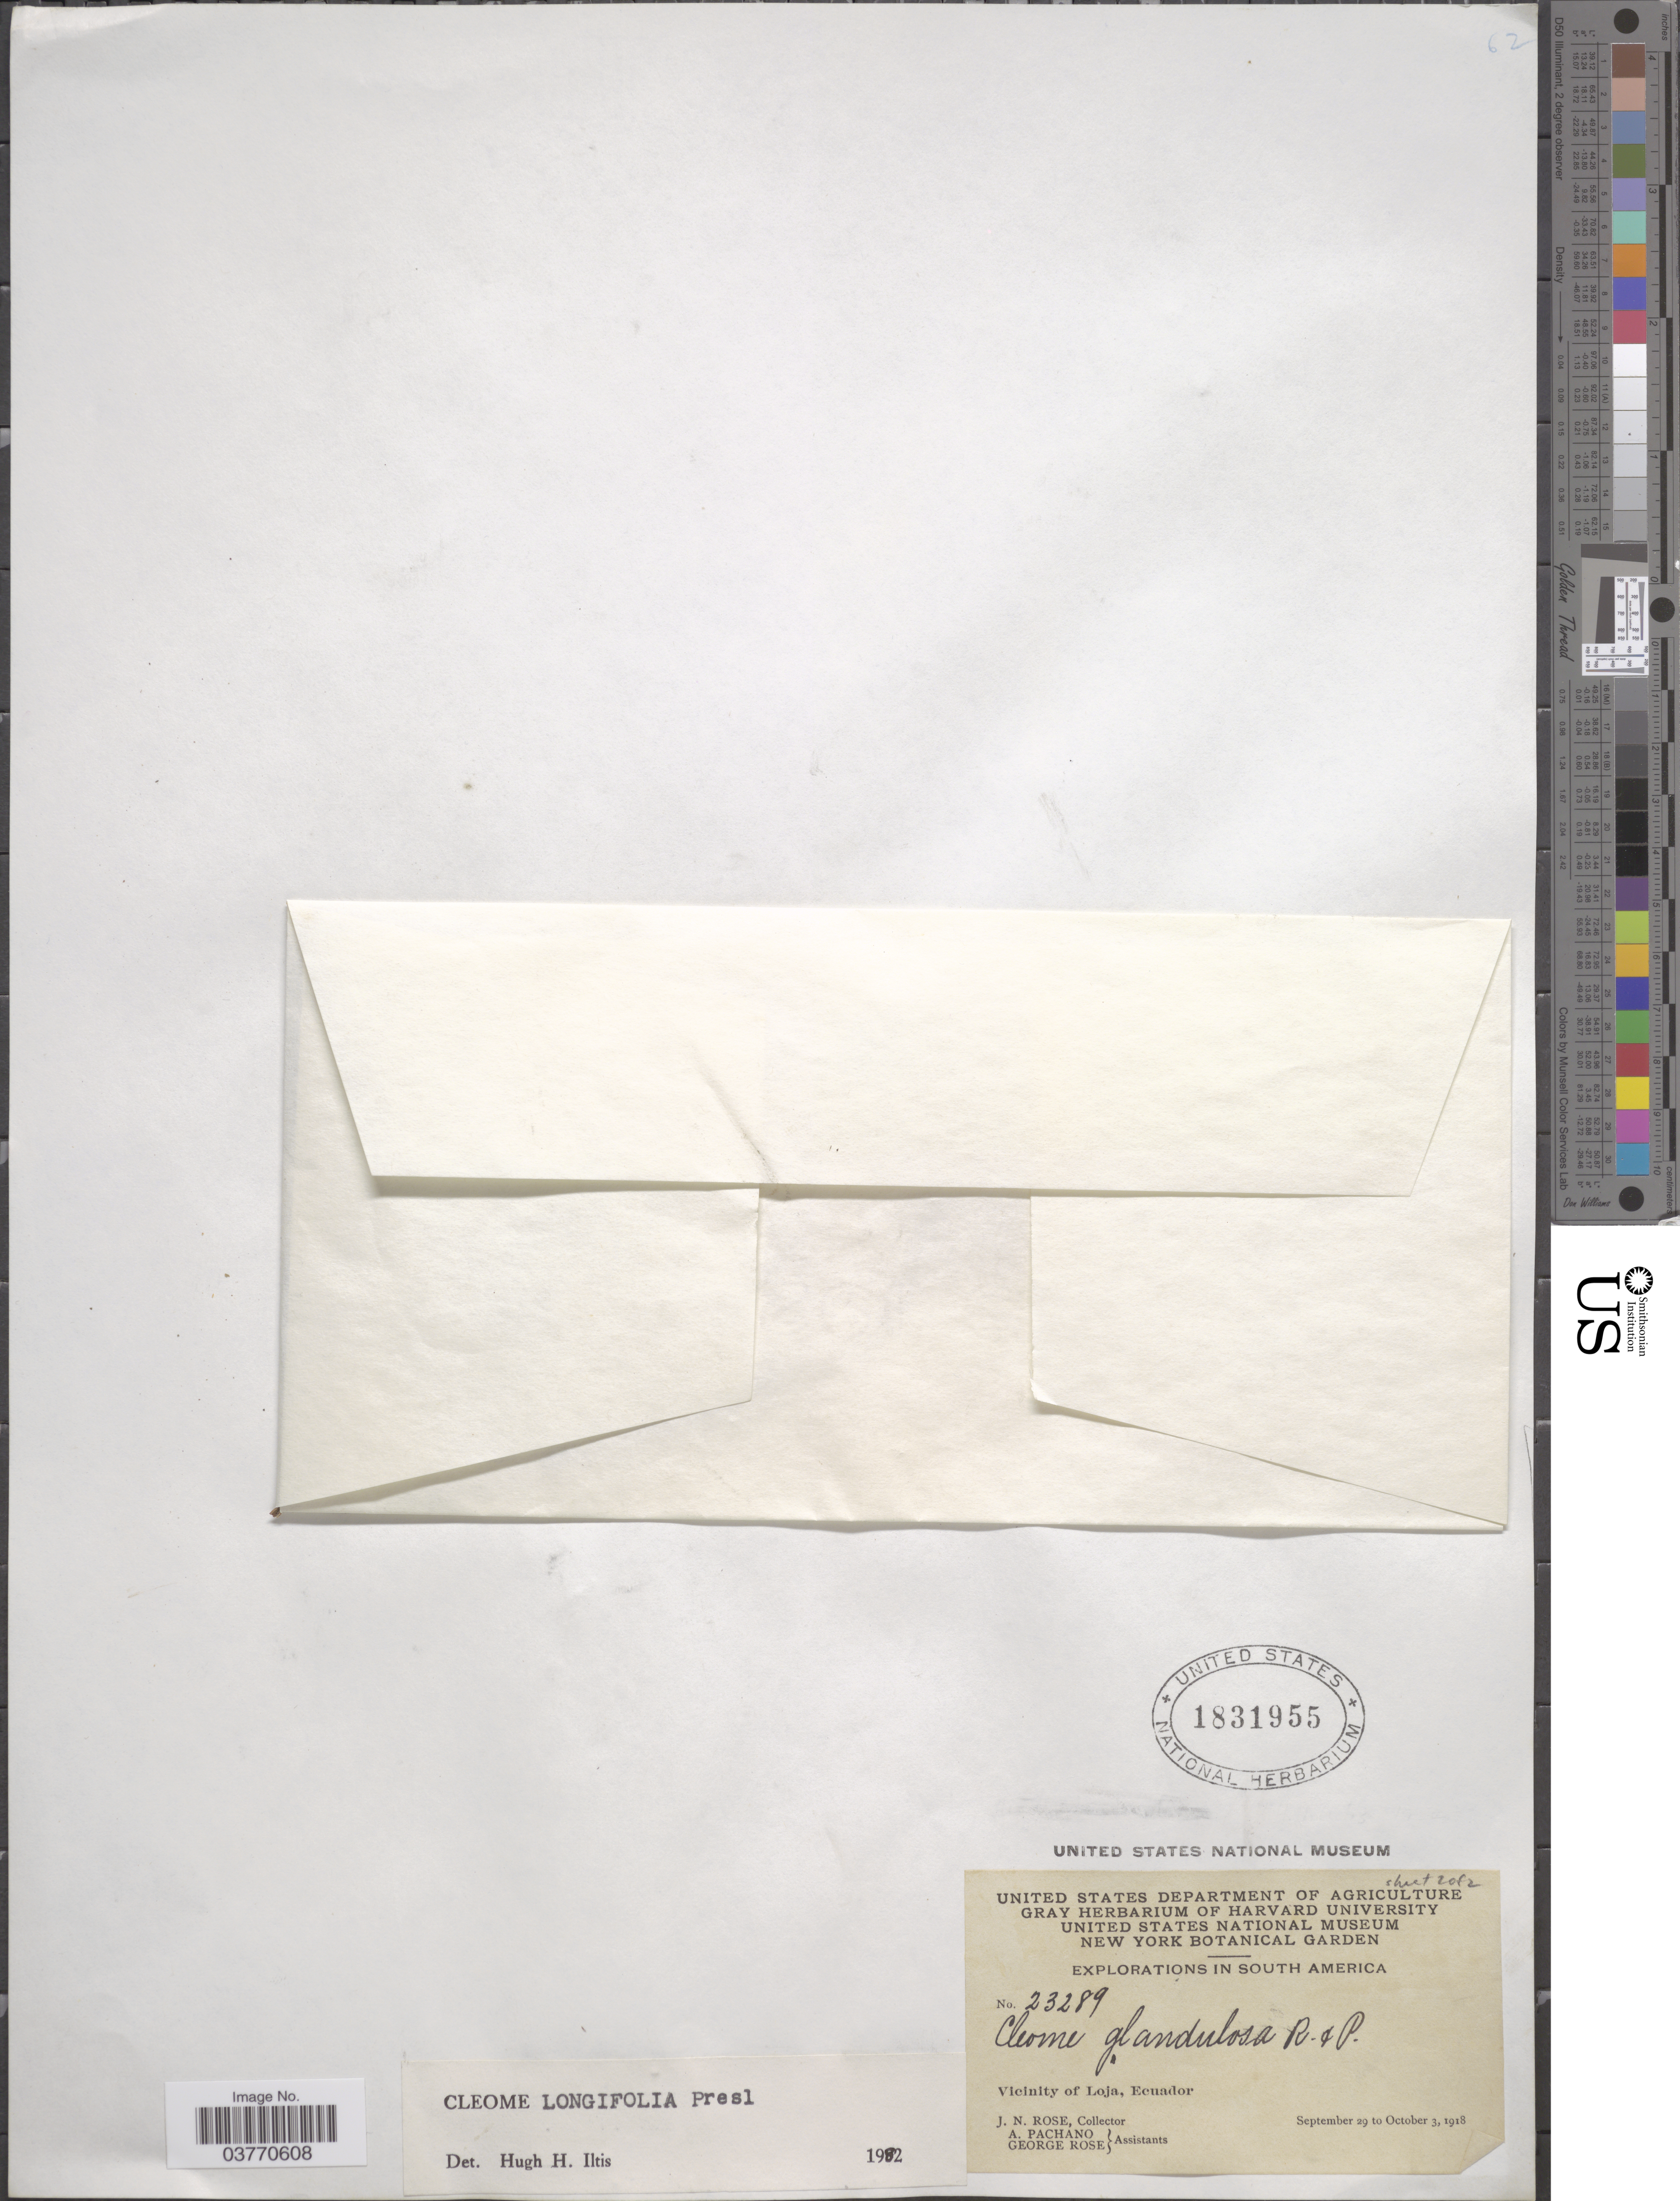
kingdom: Plantae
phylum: Tracheophyta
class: Magnoliopsida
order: Brassicales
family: Cleomaceae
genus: Andinocleome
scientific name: Andinocleome longifolia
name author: (C. Presl) Iltis ex E.M. McGinty & Roalson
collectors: J. N. Rose, A. Pachano & G. Rose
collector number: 23289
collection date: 1918-09-29/1918-10-03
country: Ecuador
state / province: Loja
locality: Vicinity of Loja.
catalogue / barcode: US 1831955